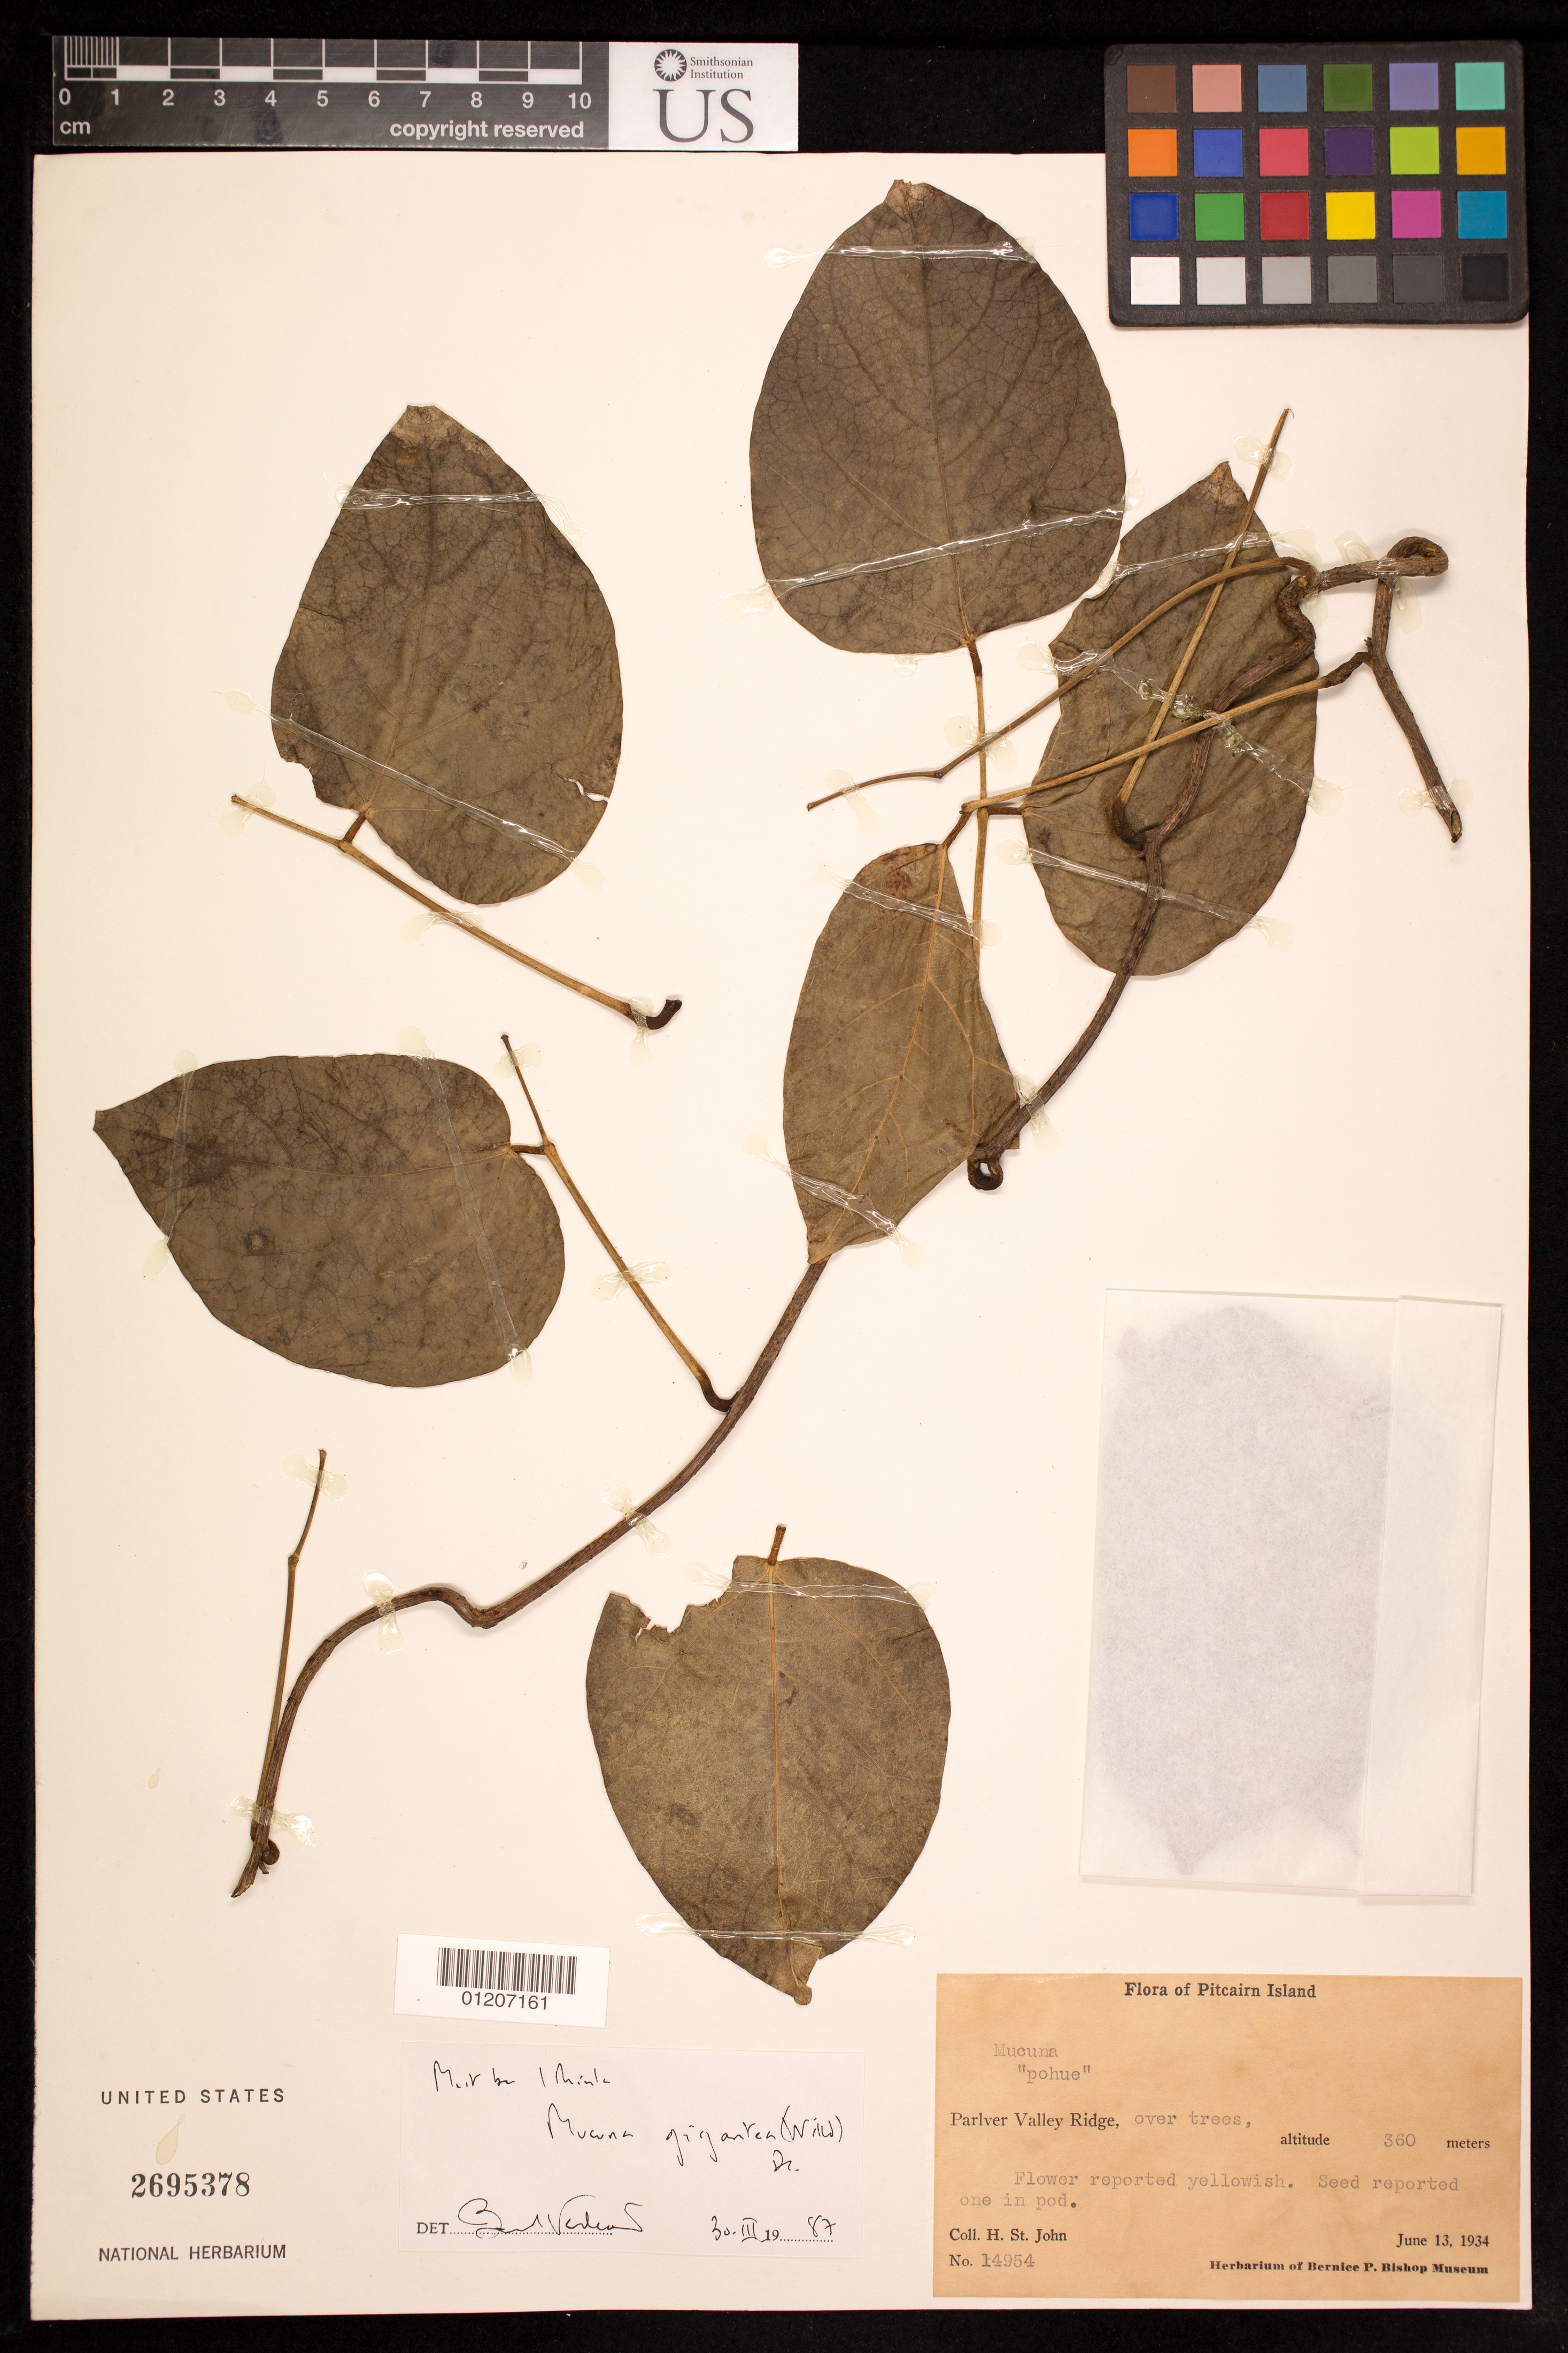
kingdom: Plantae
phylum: Tracheophyta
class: Magnoliopsida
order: Fabales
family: Fabaceae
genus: Mucuna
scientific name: Mucuna gigantea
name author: (Willd.) DC.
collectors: H. St. John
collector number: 14954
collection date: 1934-06-13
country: Pitcairn Islands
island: Pitcairn Island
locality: Parlver Valley Ridge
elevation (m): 360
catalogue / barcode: US 2695378